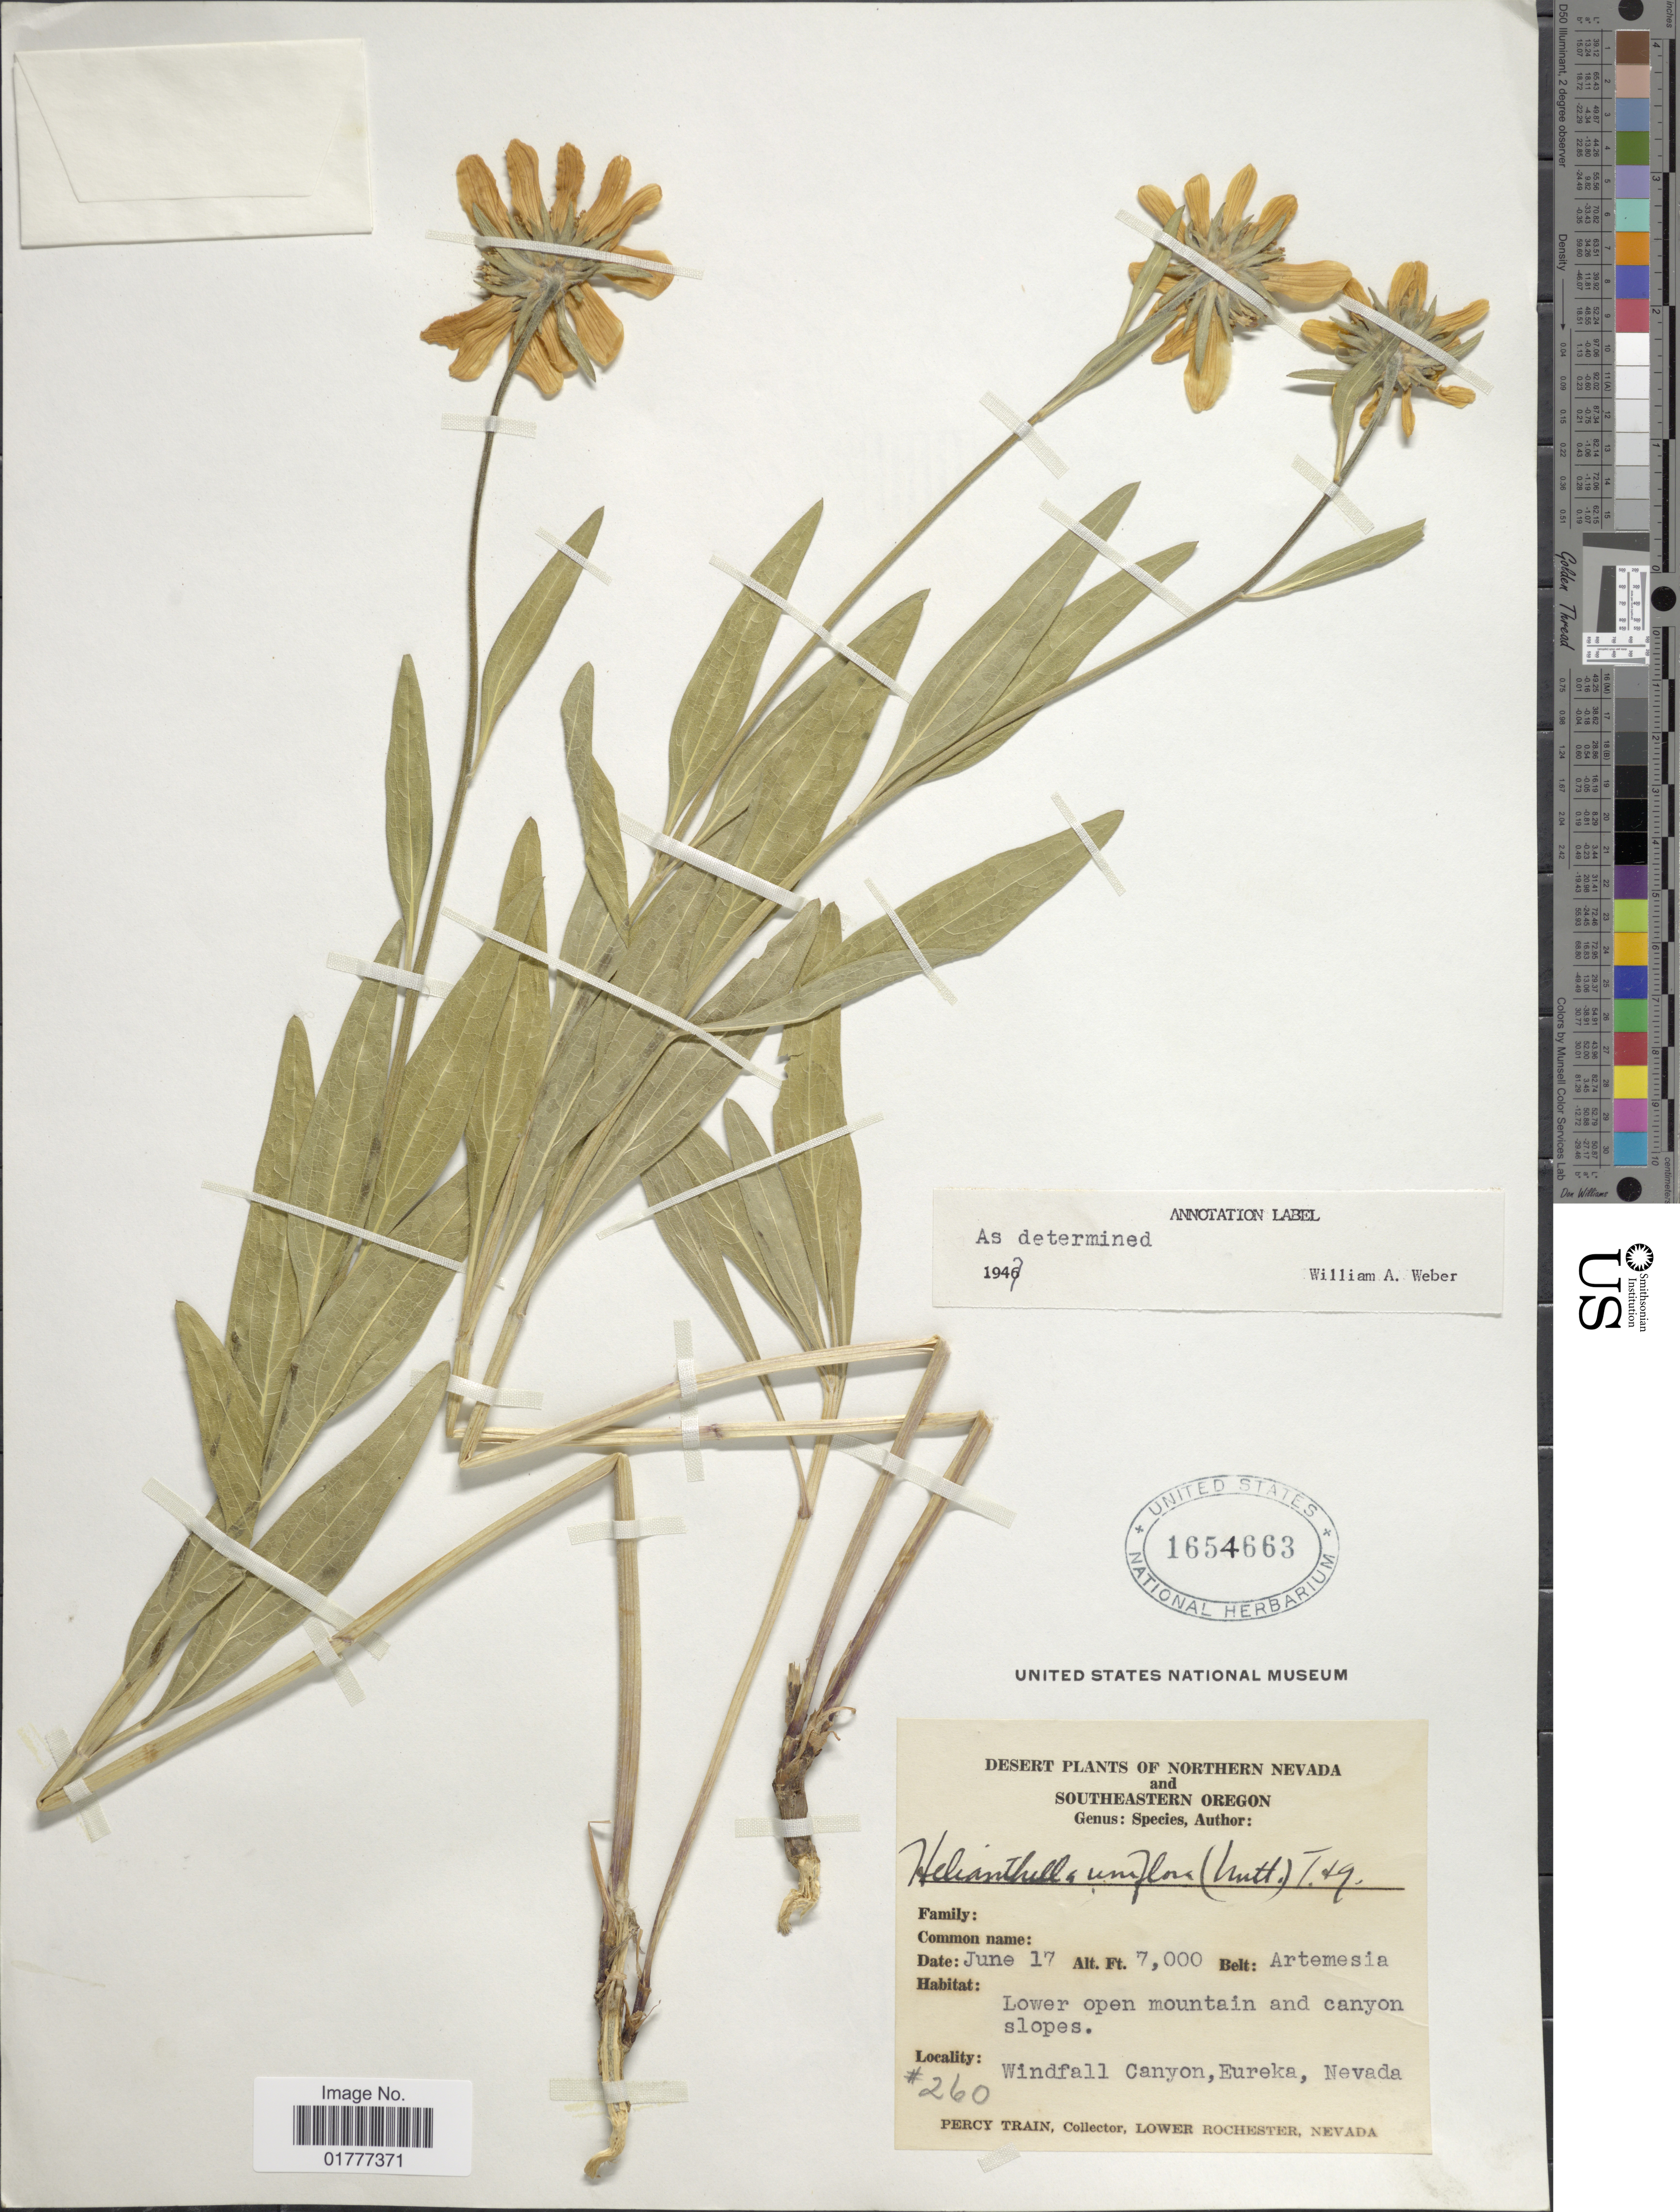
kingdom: Plantae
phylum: Tracheophyta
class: Magnoliopsida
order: Asterales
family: Asteraceae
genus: Helianthella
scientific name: Helianthella uniflora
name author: Torr. & A. Gray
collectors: P. Train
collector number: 260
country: United States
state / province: Nevada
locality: Northern Nevada, lower open mountain and canyon slopes, Windfall Canyon, Eureka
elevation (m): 2134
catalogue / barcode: US 1645663